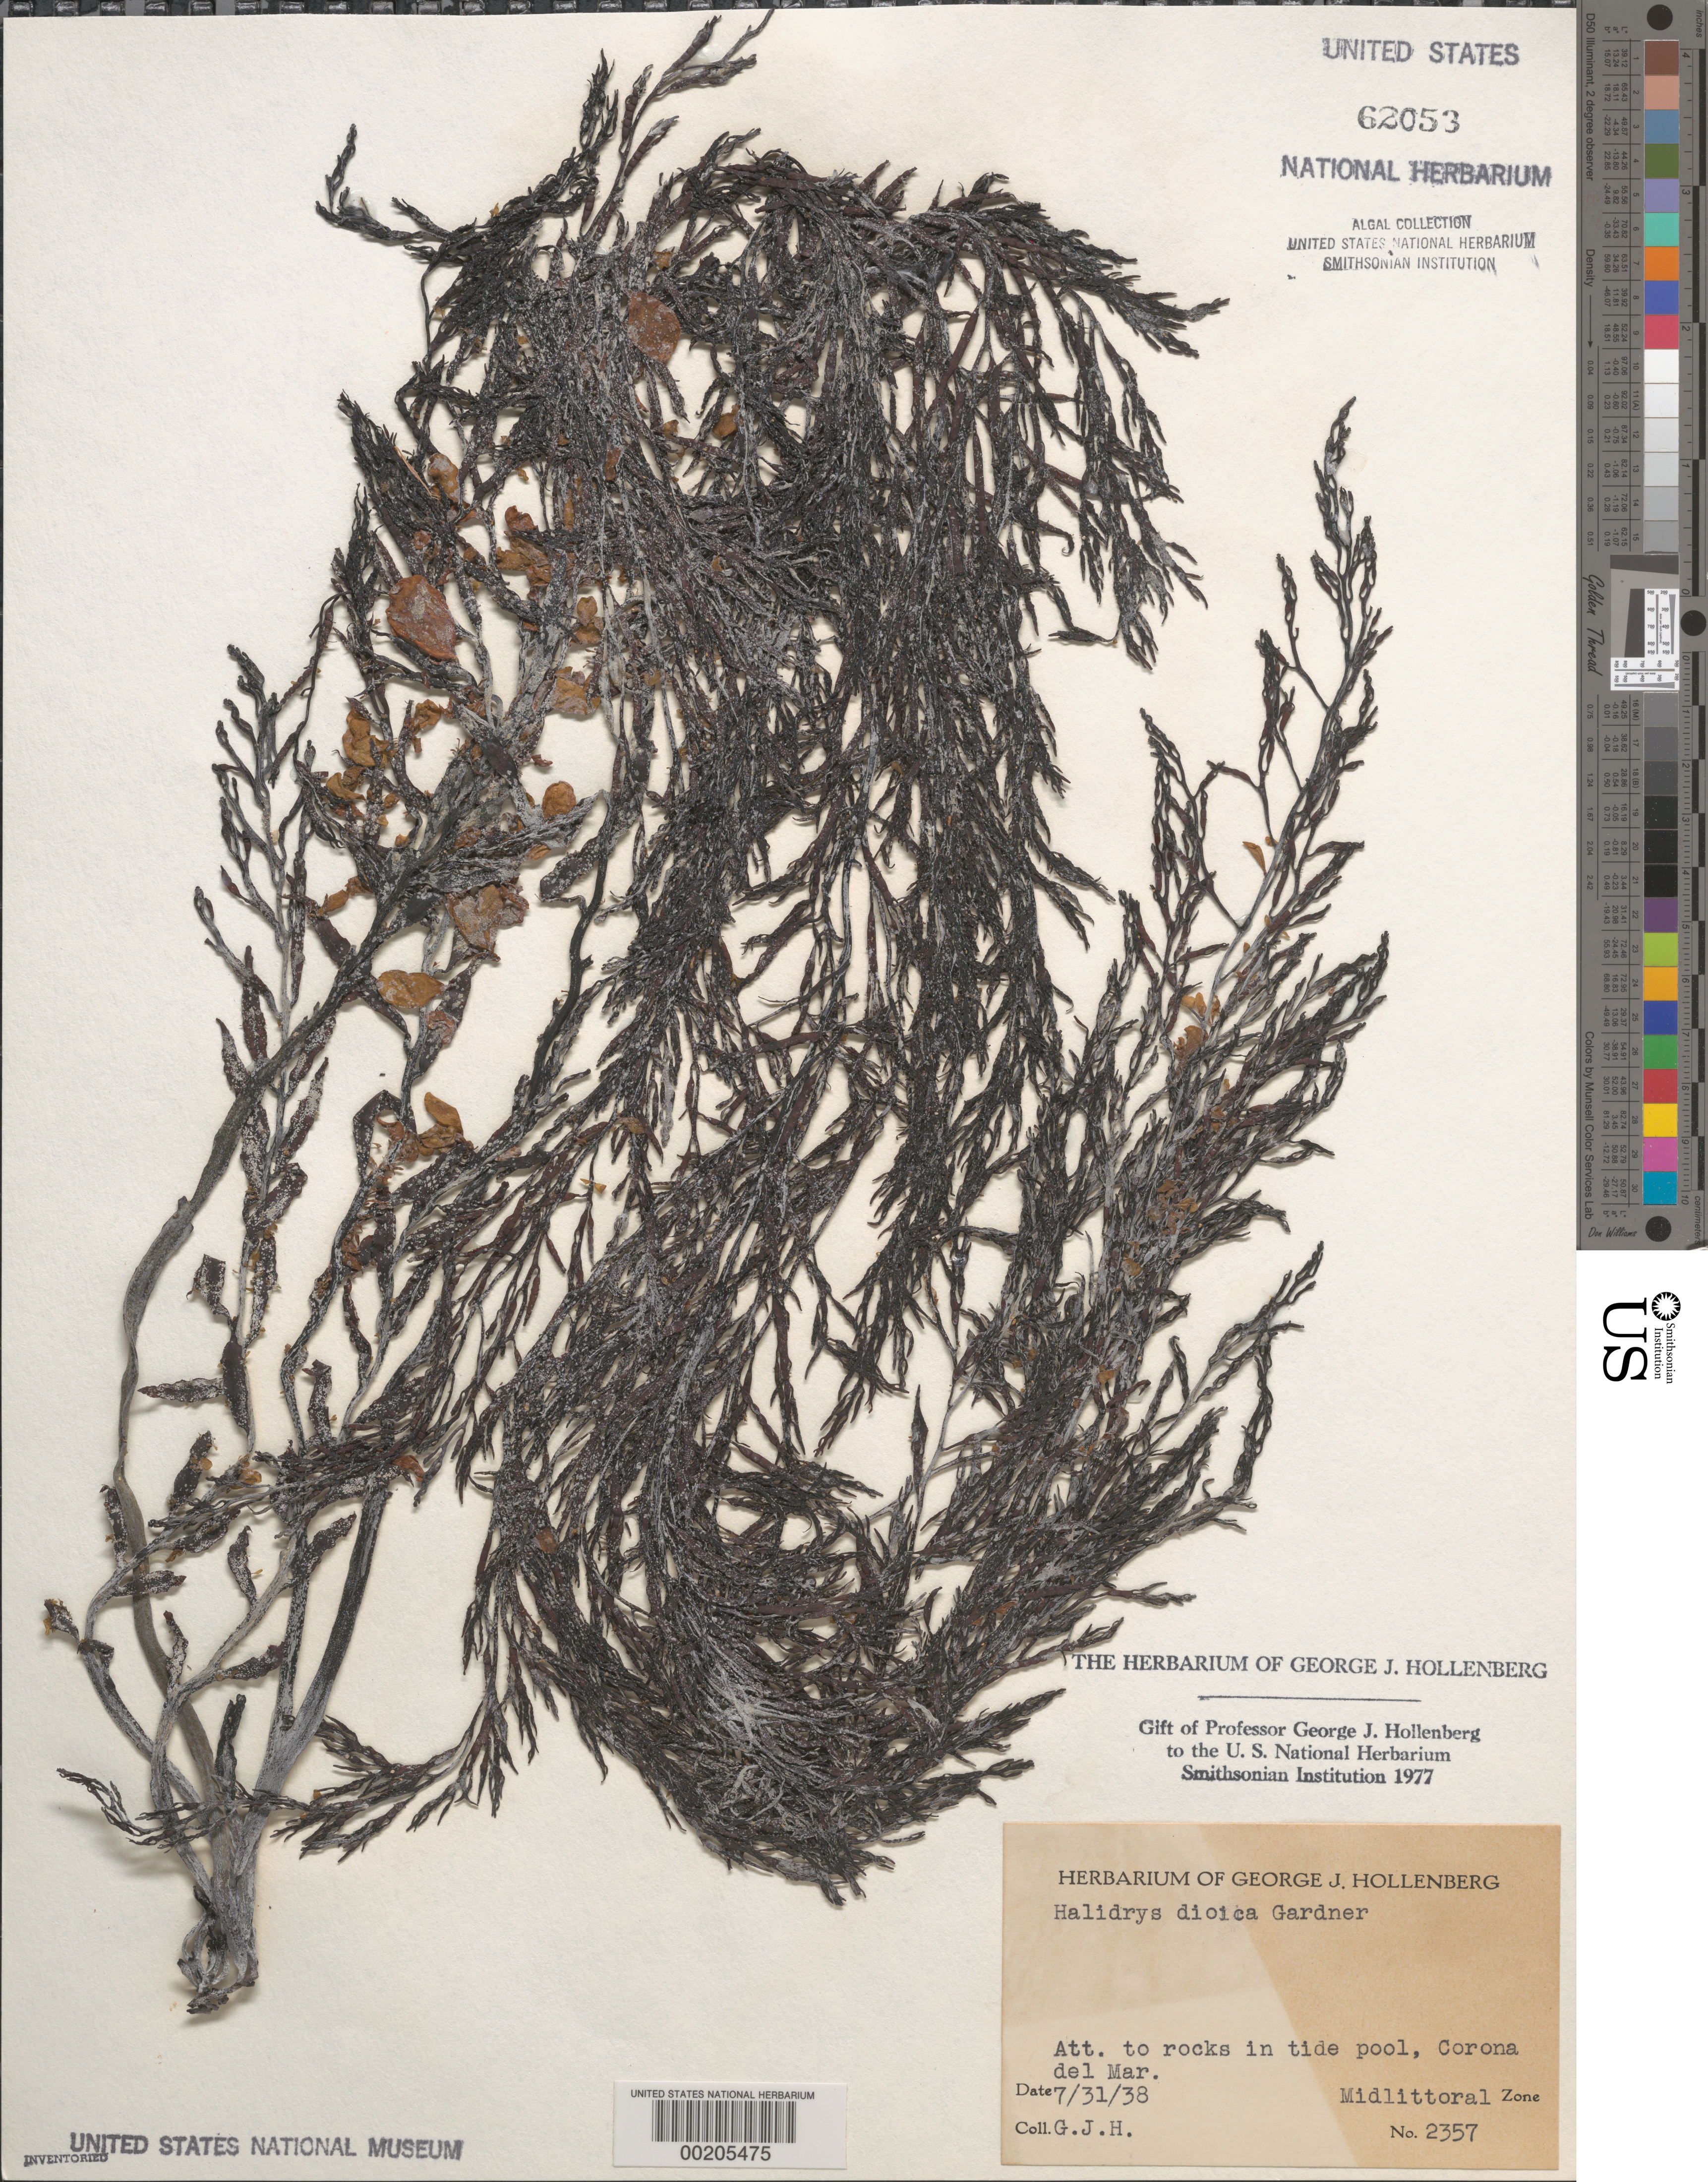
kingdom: Chromista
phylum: Ochrophyta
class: Phaeophyceae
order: Fucales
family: Sargassaceae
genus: Halidrys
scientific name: Halidrys dioica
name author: N.L. Gardner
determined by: Hollenberg, George J.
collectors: G. Hollenberg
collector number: GJH 2357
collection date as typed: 31 Jul 1938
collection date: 1938-07-31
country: United States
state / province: California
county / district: Orange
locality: Corona del Mar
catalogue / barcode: US 62053